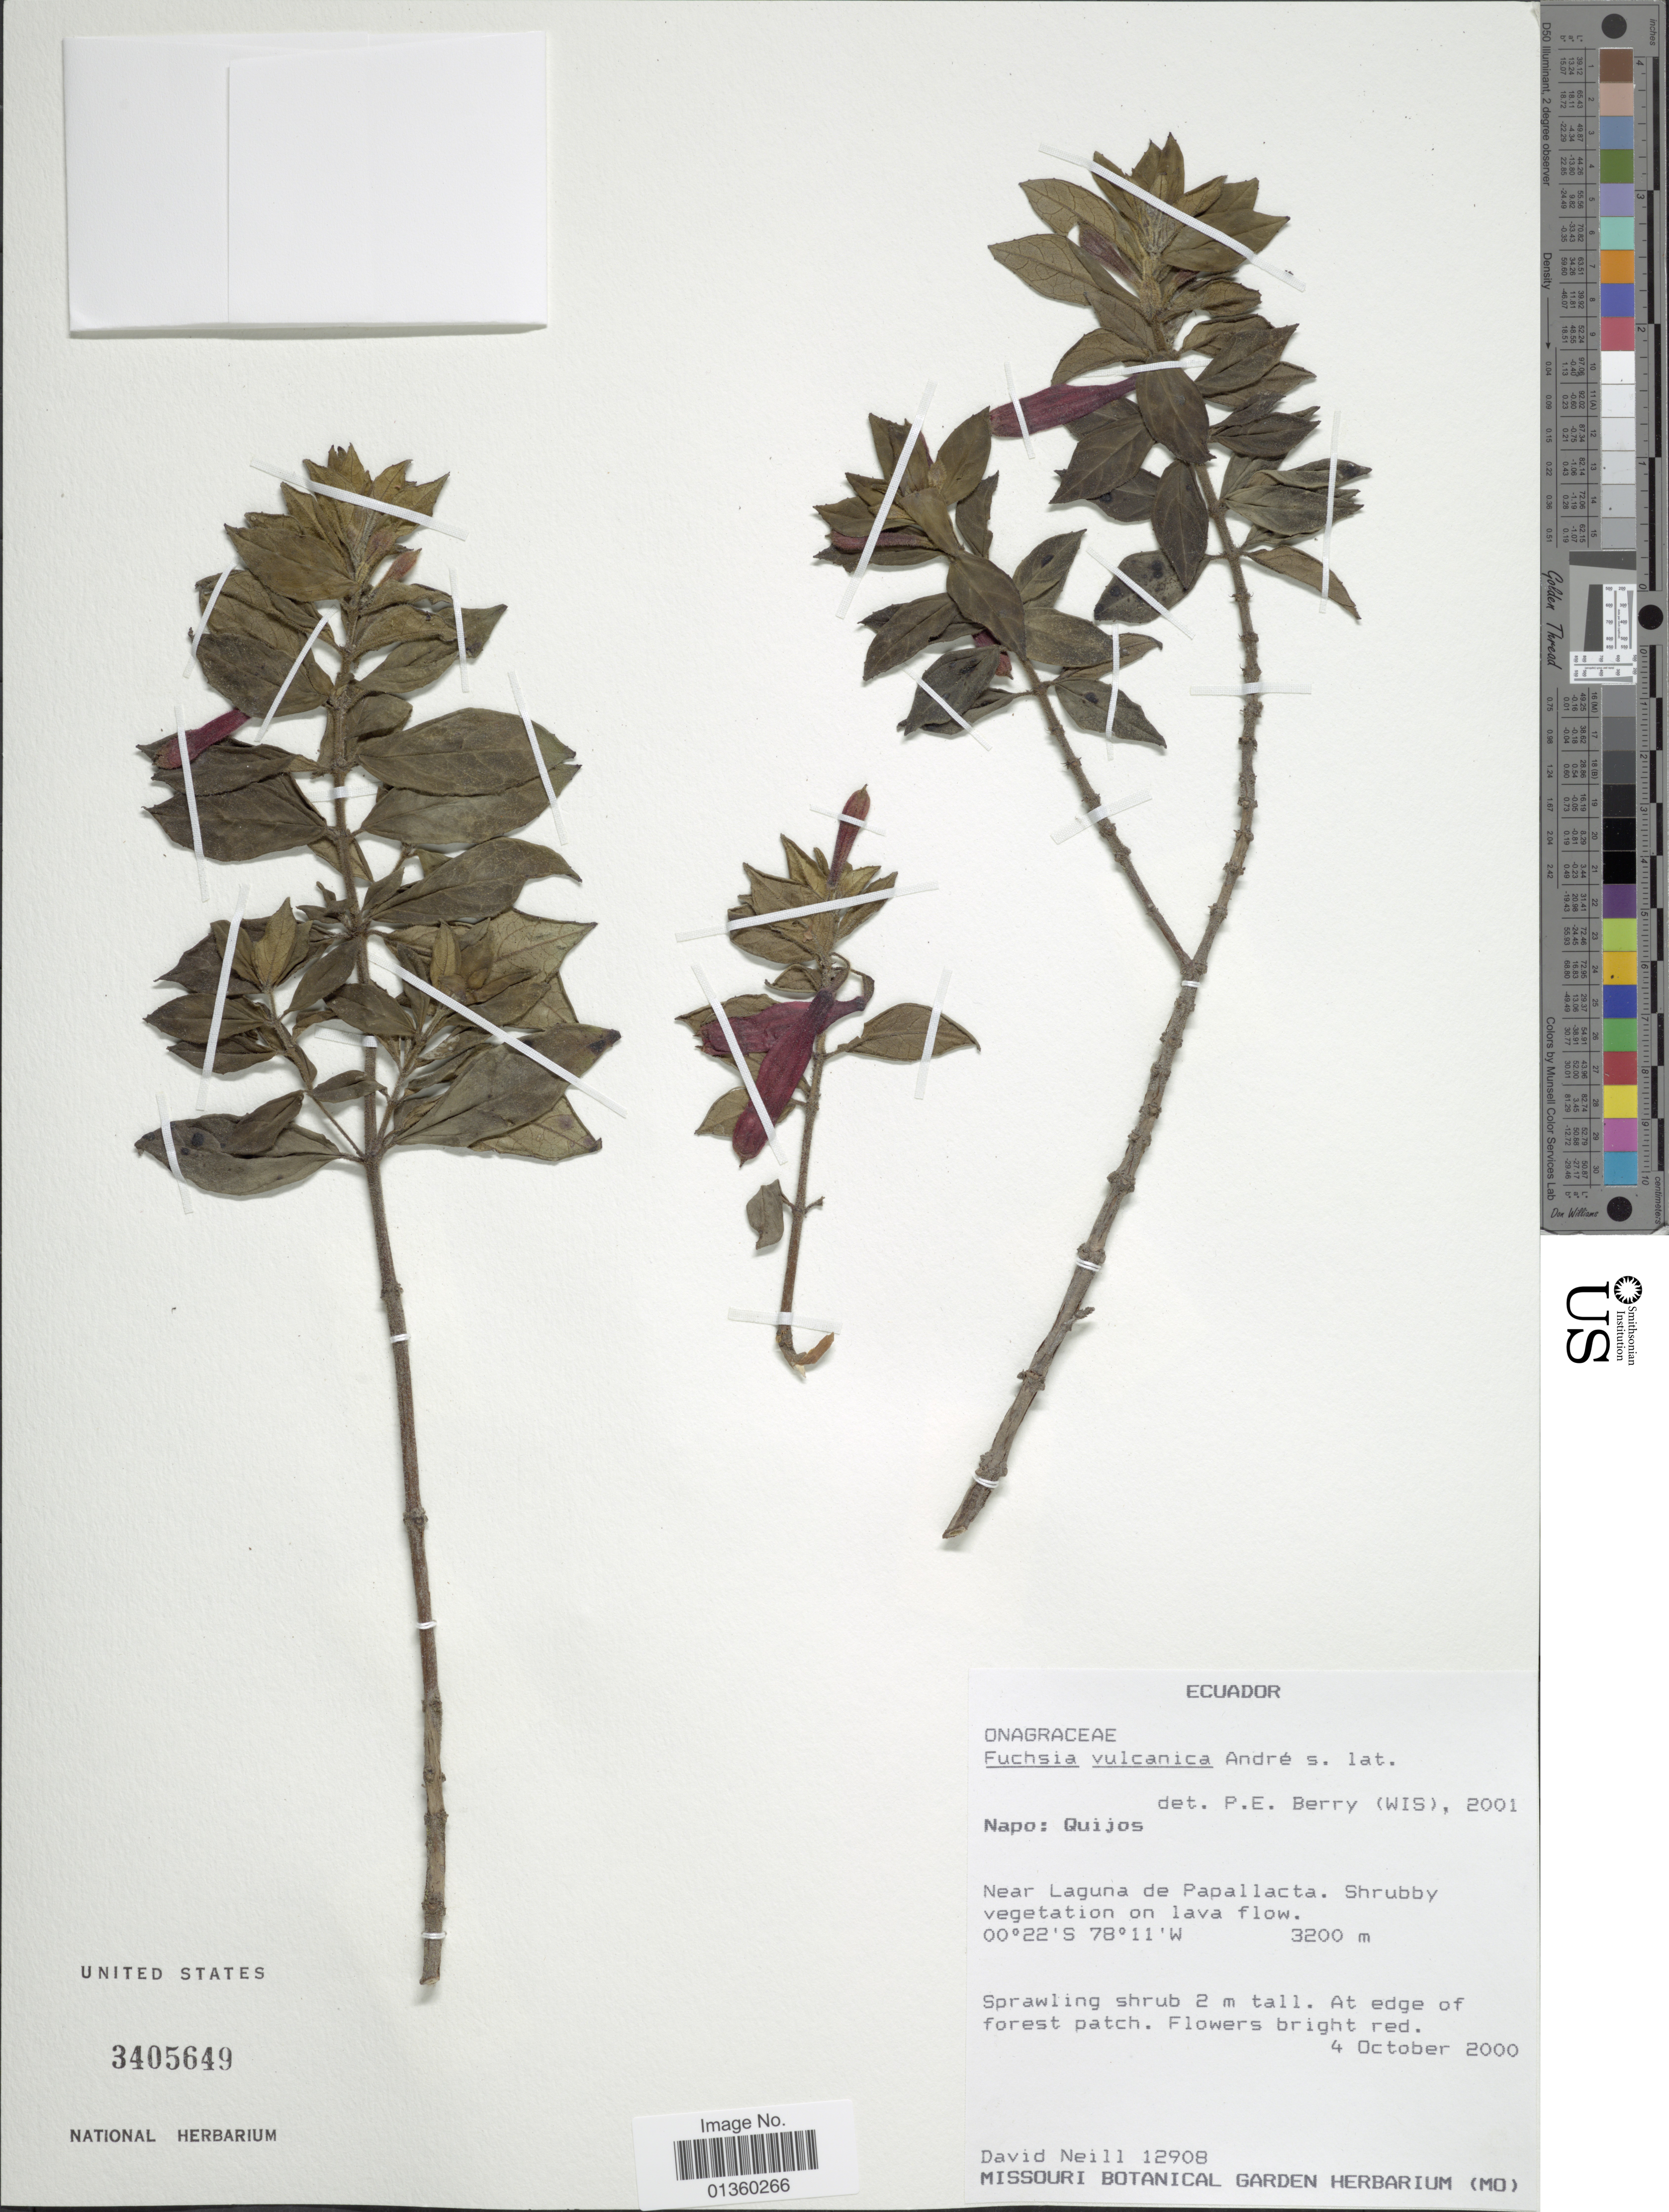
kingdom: Plantae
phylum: Tracheophyta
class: Magnoliopsida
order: Myrtales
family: Onagraceae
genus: Fuchsia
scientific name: Fuchsia vulcanica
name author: André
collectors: D. A. Neill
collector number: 12908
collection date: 2000-10-04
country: Ecuador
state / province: Napo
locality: Quijos. Near Laguna de Papallacta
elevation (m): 3200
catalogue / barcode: US 3405649